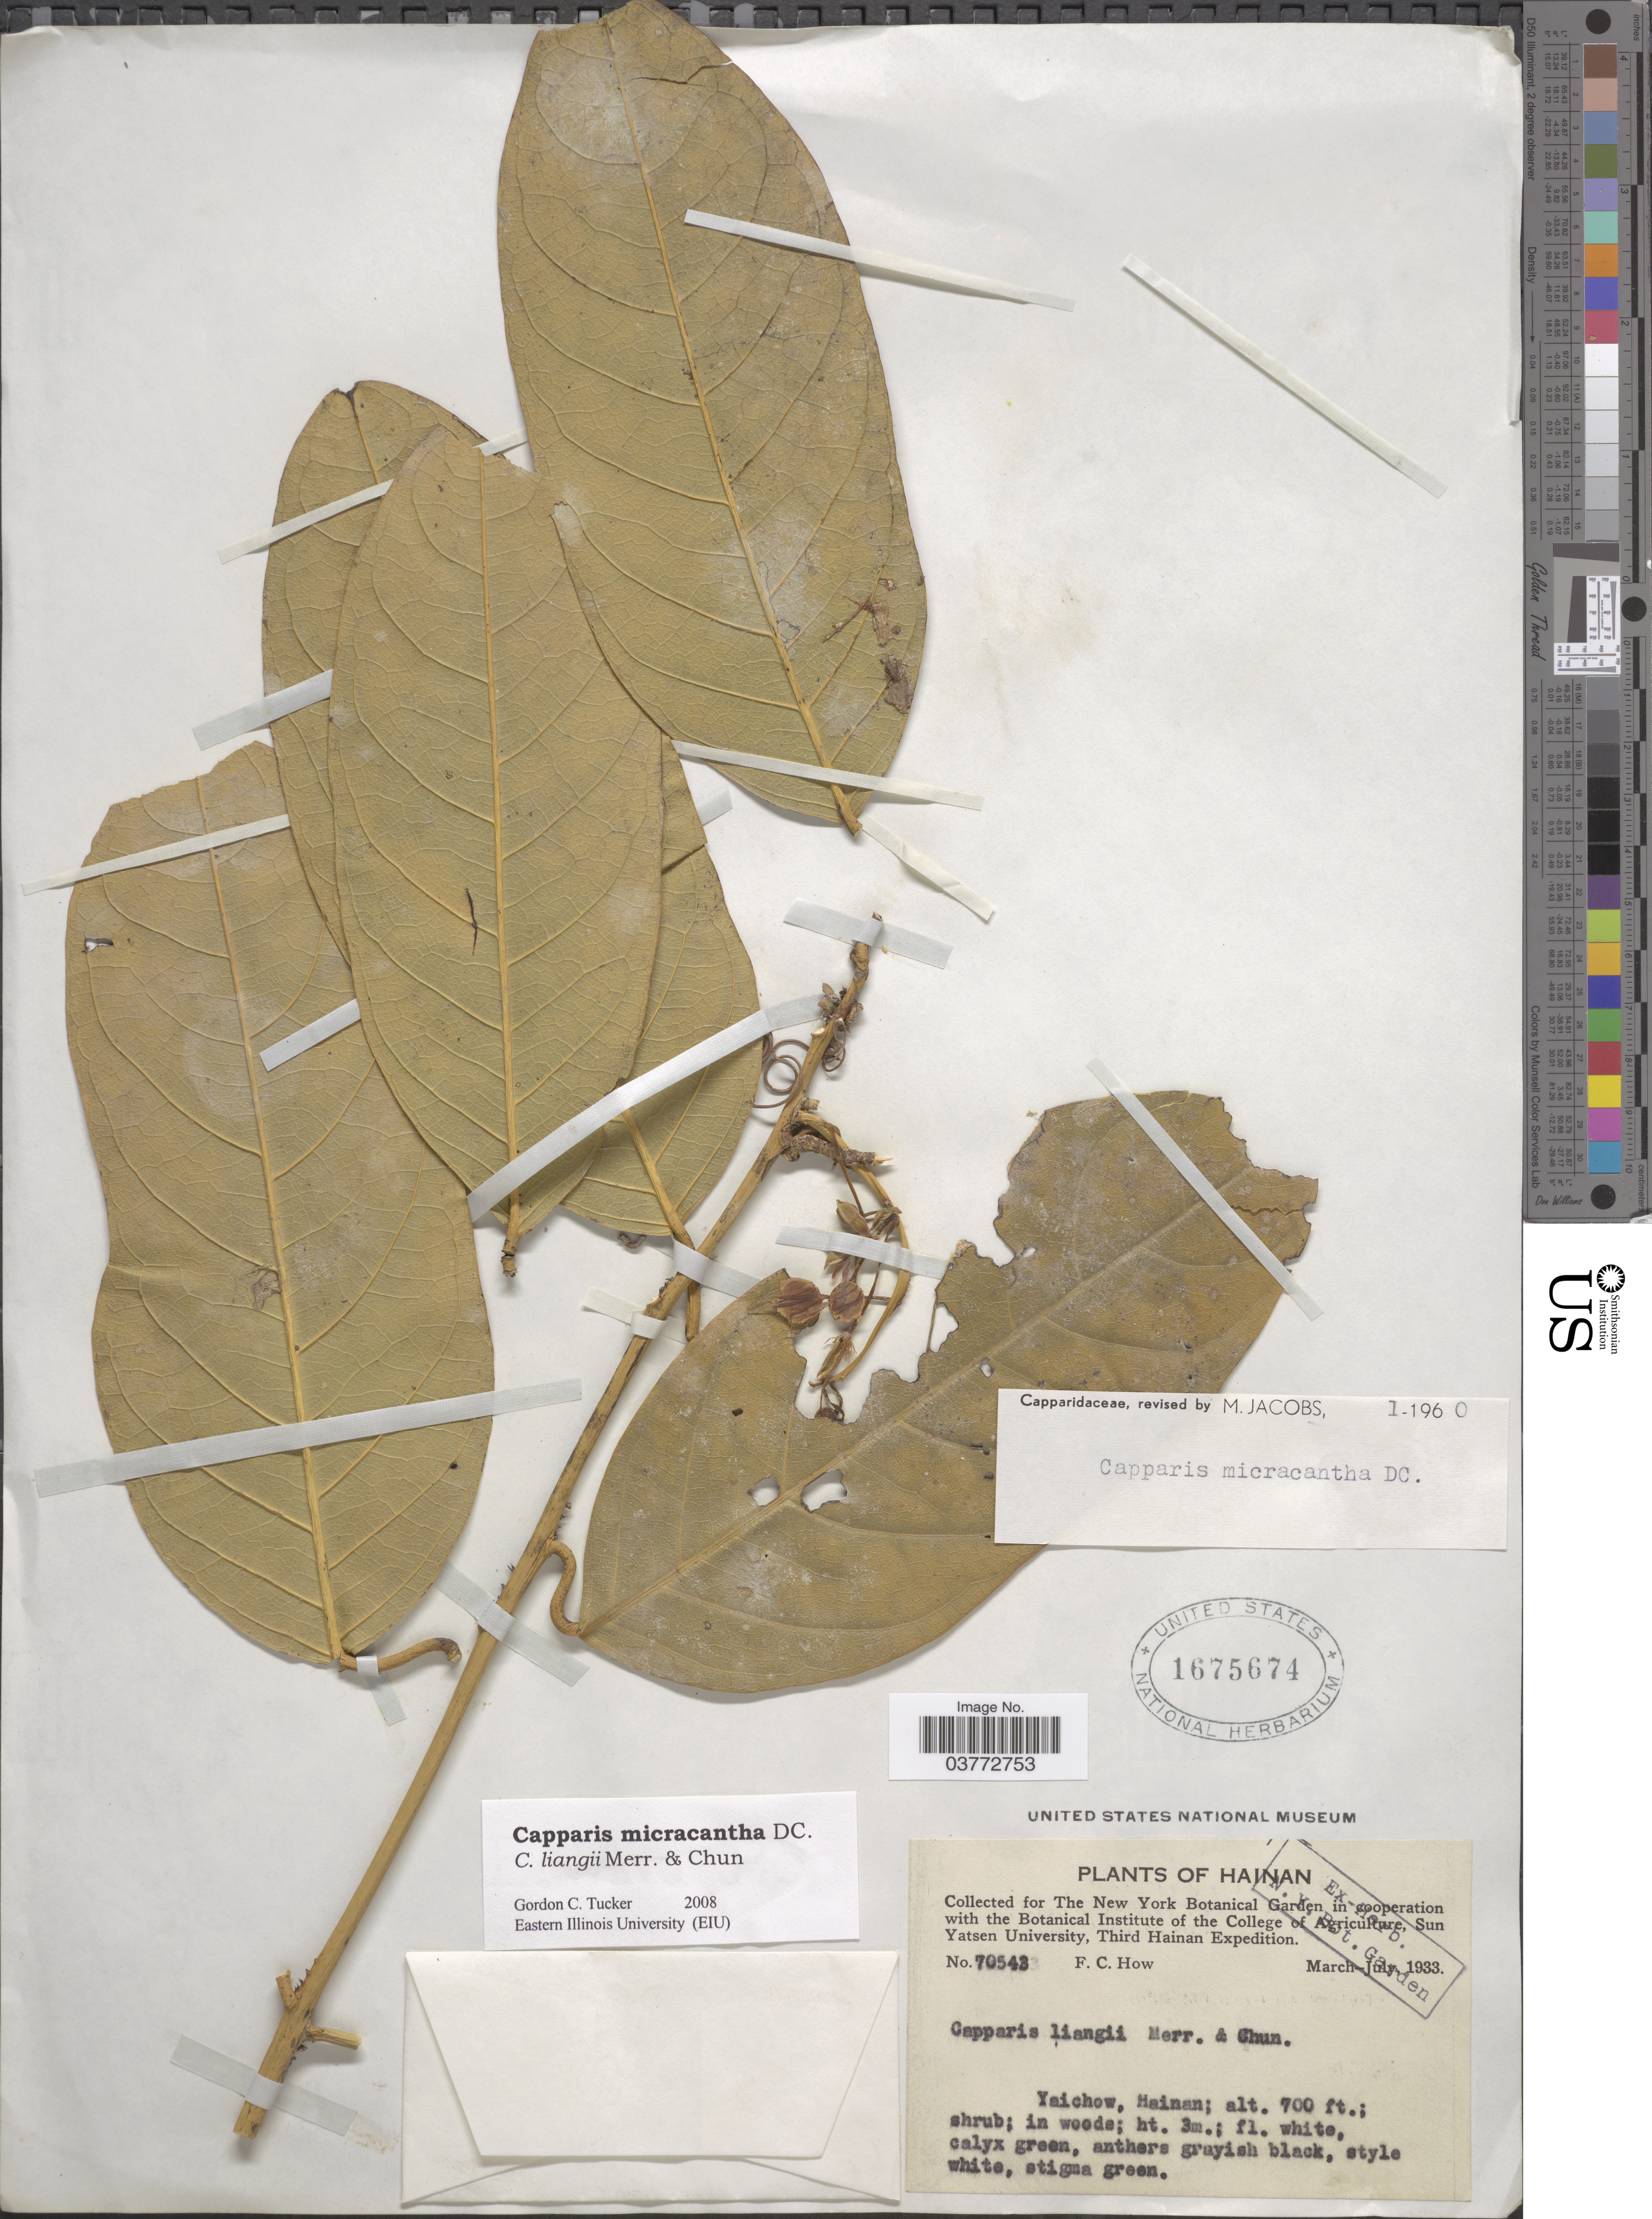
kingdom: Plantae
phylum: Tracheophyta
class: Magnoliopsida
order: Brassicales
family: Capparaceae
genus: Capparis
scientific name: Capparis micracantha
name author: DC.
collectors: F. C. How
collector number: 70543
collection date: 1933-03/1933-07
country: China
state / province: Hainan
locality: Yaichow.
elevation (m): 213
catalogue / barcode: US 1675674